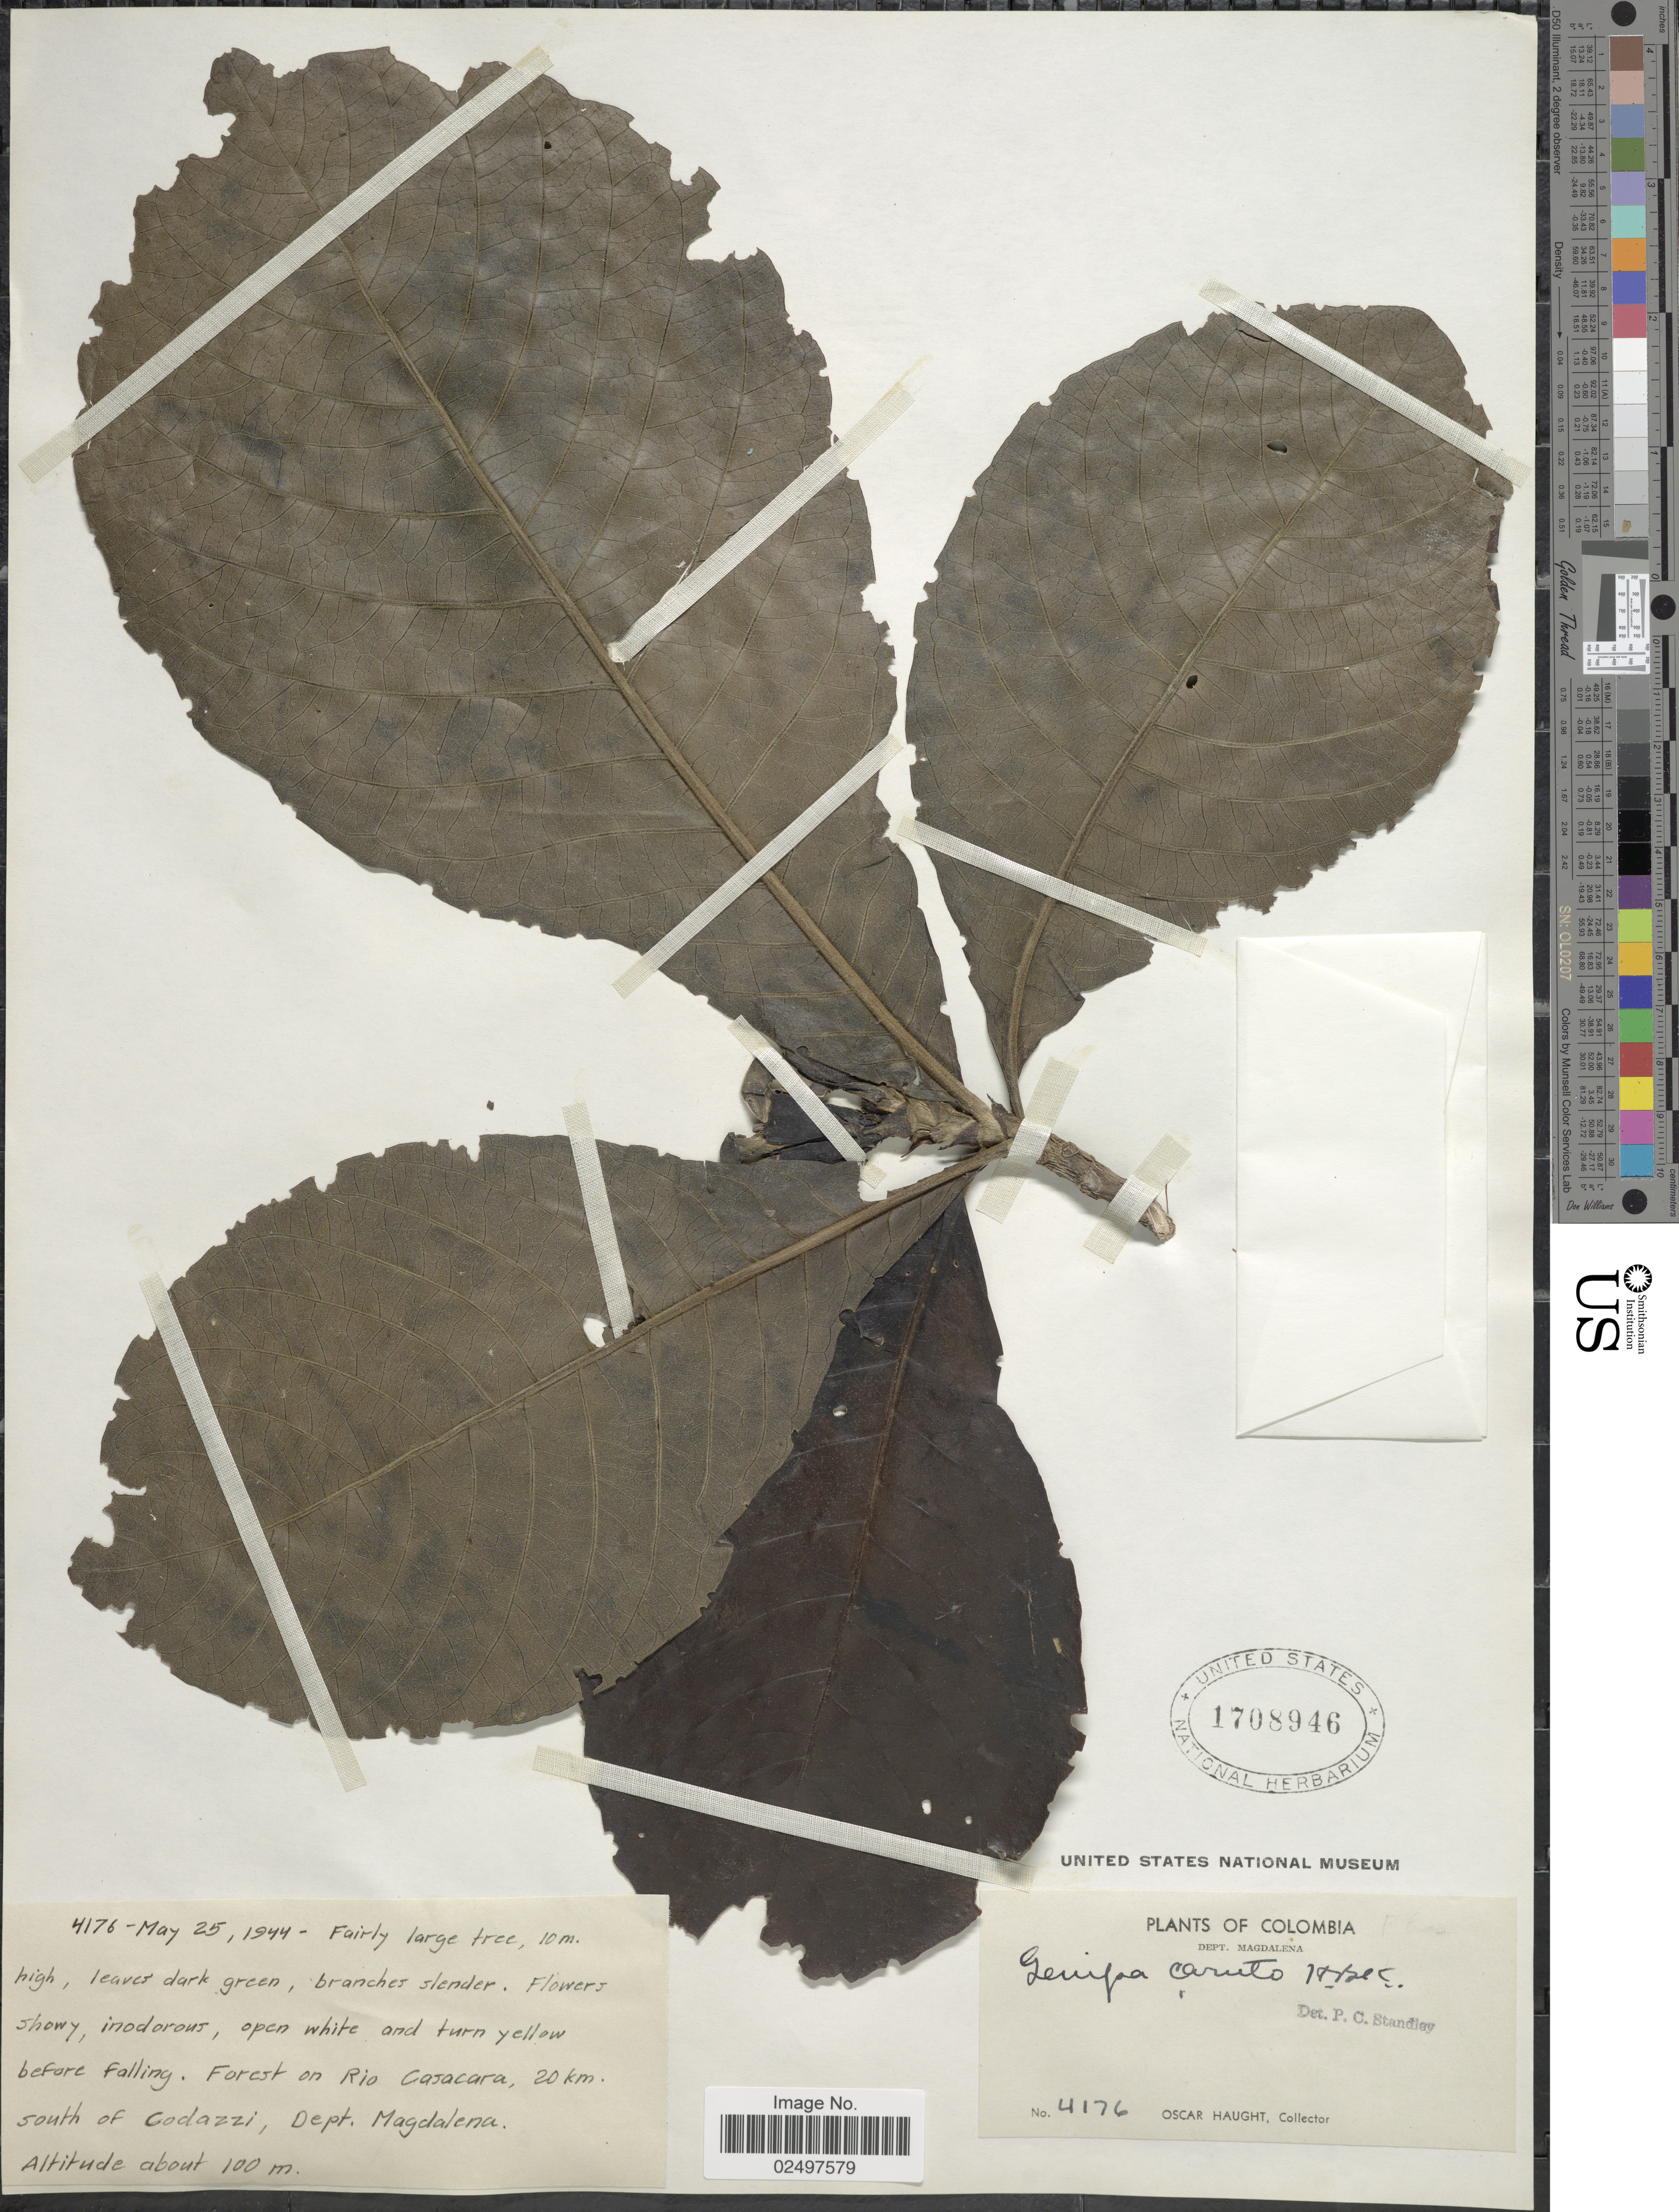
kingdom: Plantae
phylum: Tracheophyta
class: Magnoliopsida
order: Gentianales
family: Rubiaceae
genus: Genipa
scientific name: Genipa americana var. caruto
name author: (Kunth) K. Schum.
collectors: O. L. Haught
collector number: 4176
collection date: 1944-05-25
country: Colombia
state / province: Magdalena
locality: Dept. Magdalena. Forest on Rio Casacara, 20 km. south of Codazzi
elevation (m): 100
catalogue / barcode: US 1708946